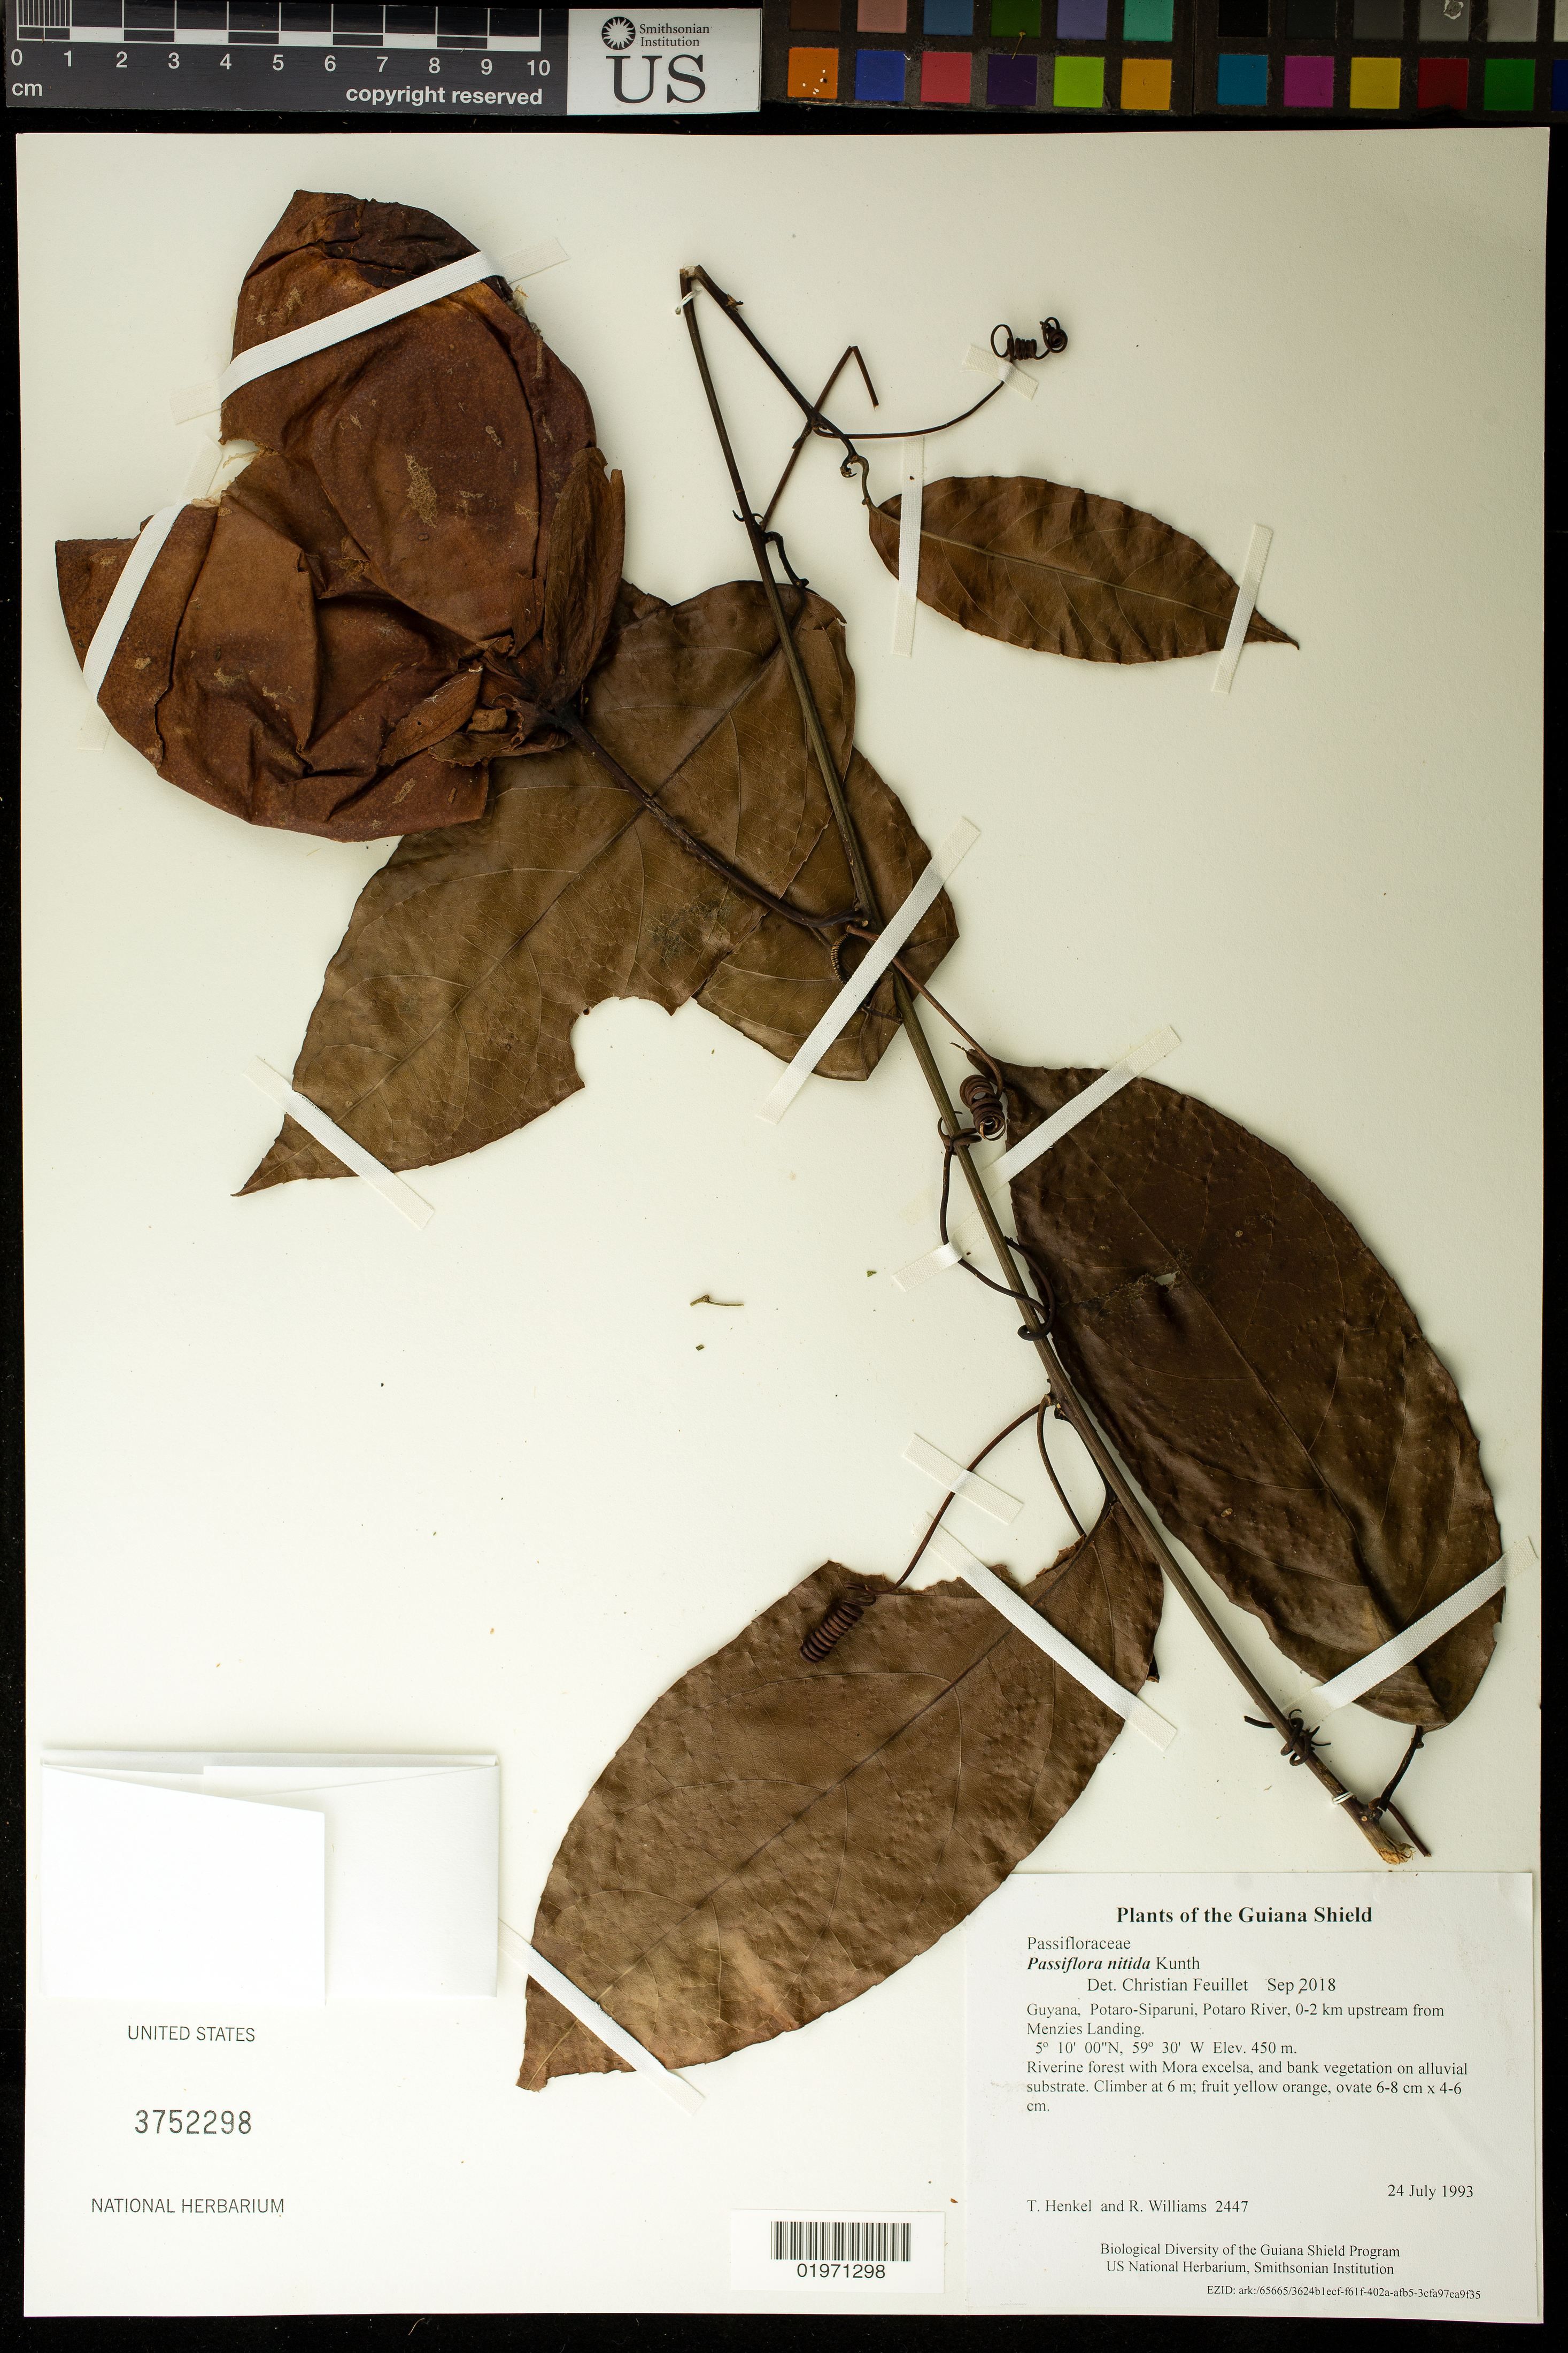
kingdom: Plantae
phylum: Tracheophyta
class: Magnoliopsida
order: Malpighiales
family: Passifloraceae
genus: Passiflora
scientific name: Passiflora nitida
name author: Kunth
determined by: Feuillet, C.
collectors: T. Henkel & R. Williams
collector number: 2447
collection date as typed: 24 July 1993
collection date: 1993-07-24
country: Guyana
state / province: Potaro-Siparuni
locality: Potaro River, 0-2 km upstream from Menzies Landing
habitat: Riverine forest with Mora excelsa, and bank vegetation on alluvial substrate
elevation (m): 450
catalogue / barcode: US 3752298